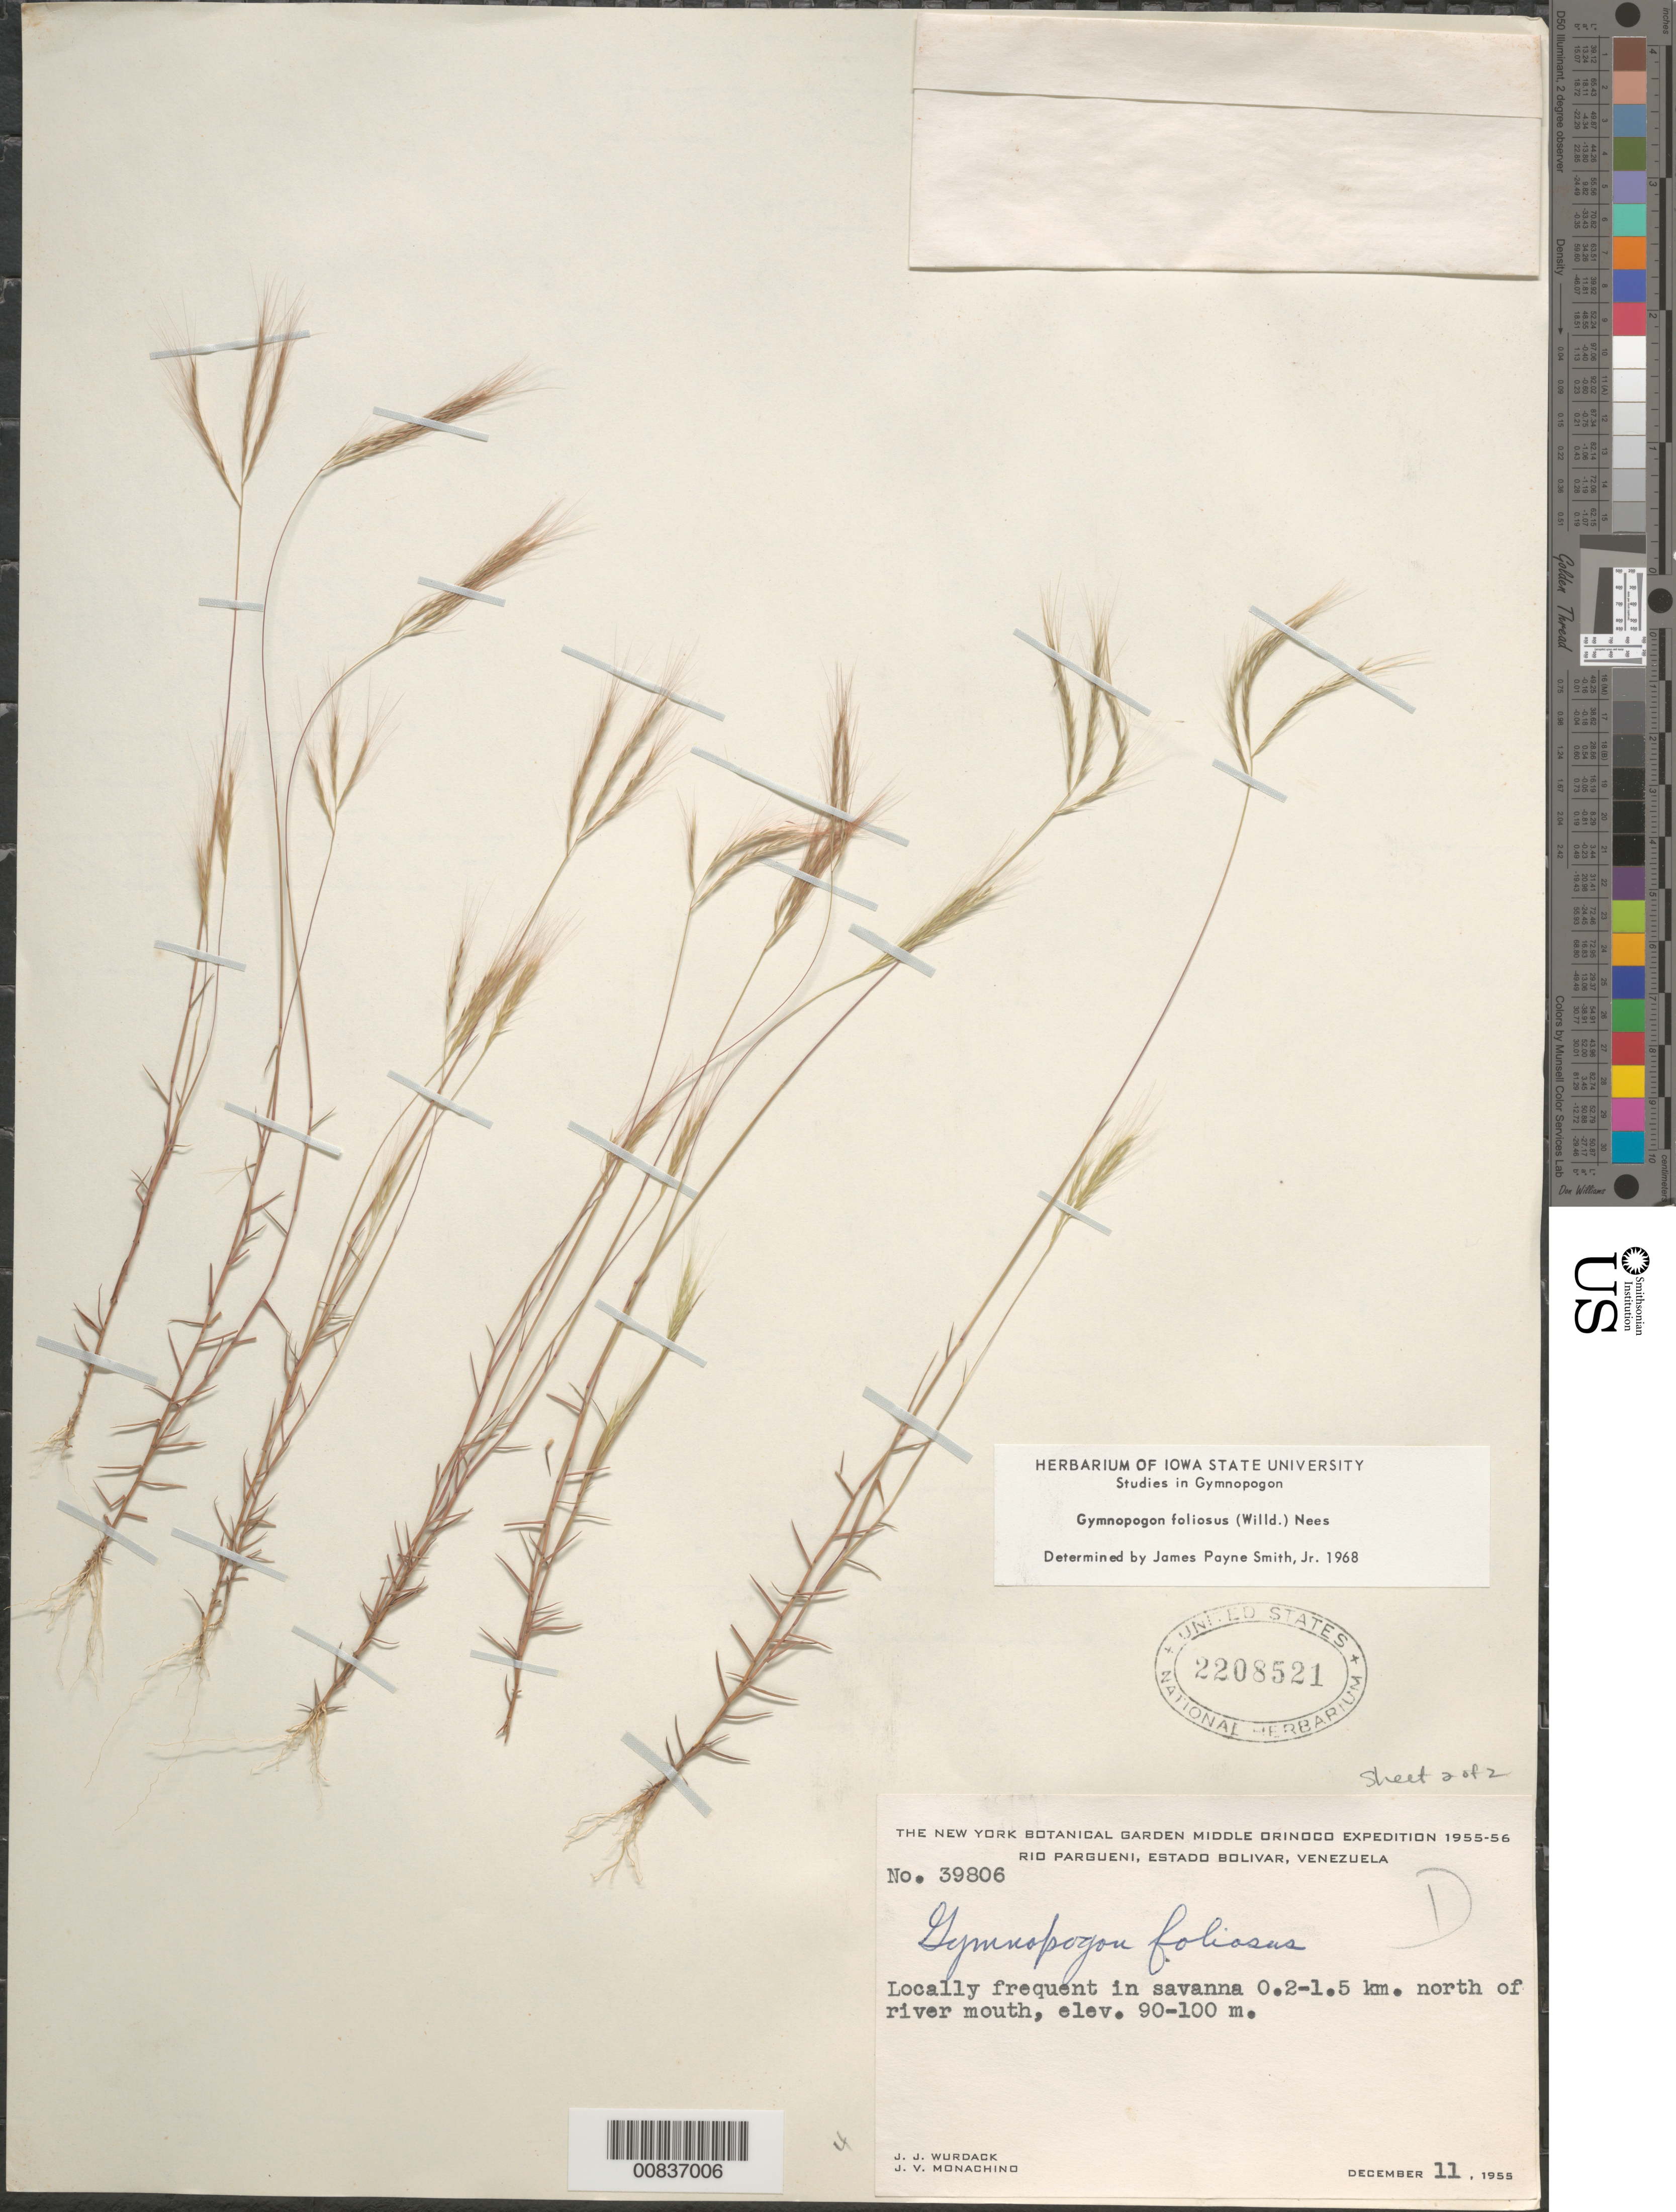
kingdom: Plantae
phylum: Tracheophyta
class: Liliopsida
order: Poales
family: Poaceae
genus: Gymnopogon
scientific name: Gymnopogon foliosus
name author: (Willd.) Nees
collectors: J. J. Wurdack & J. V. Monachino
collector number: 39806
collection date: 1955-12-11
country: Venezuela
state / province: Bolivar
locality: The New York Botanical Garden Middle Orinoco Expedition 1955-56. Rio Pargueni, Estado Bolivar. 0.2-1.5 km. north of river mouth.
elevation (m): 90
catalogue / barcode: US 2208521